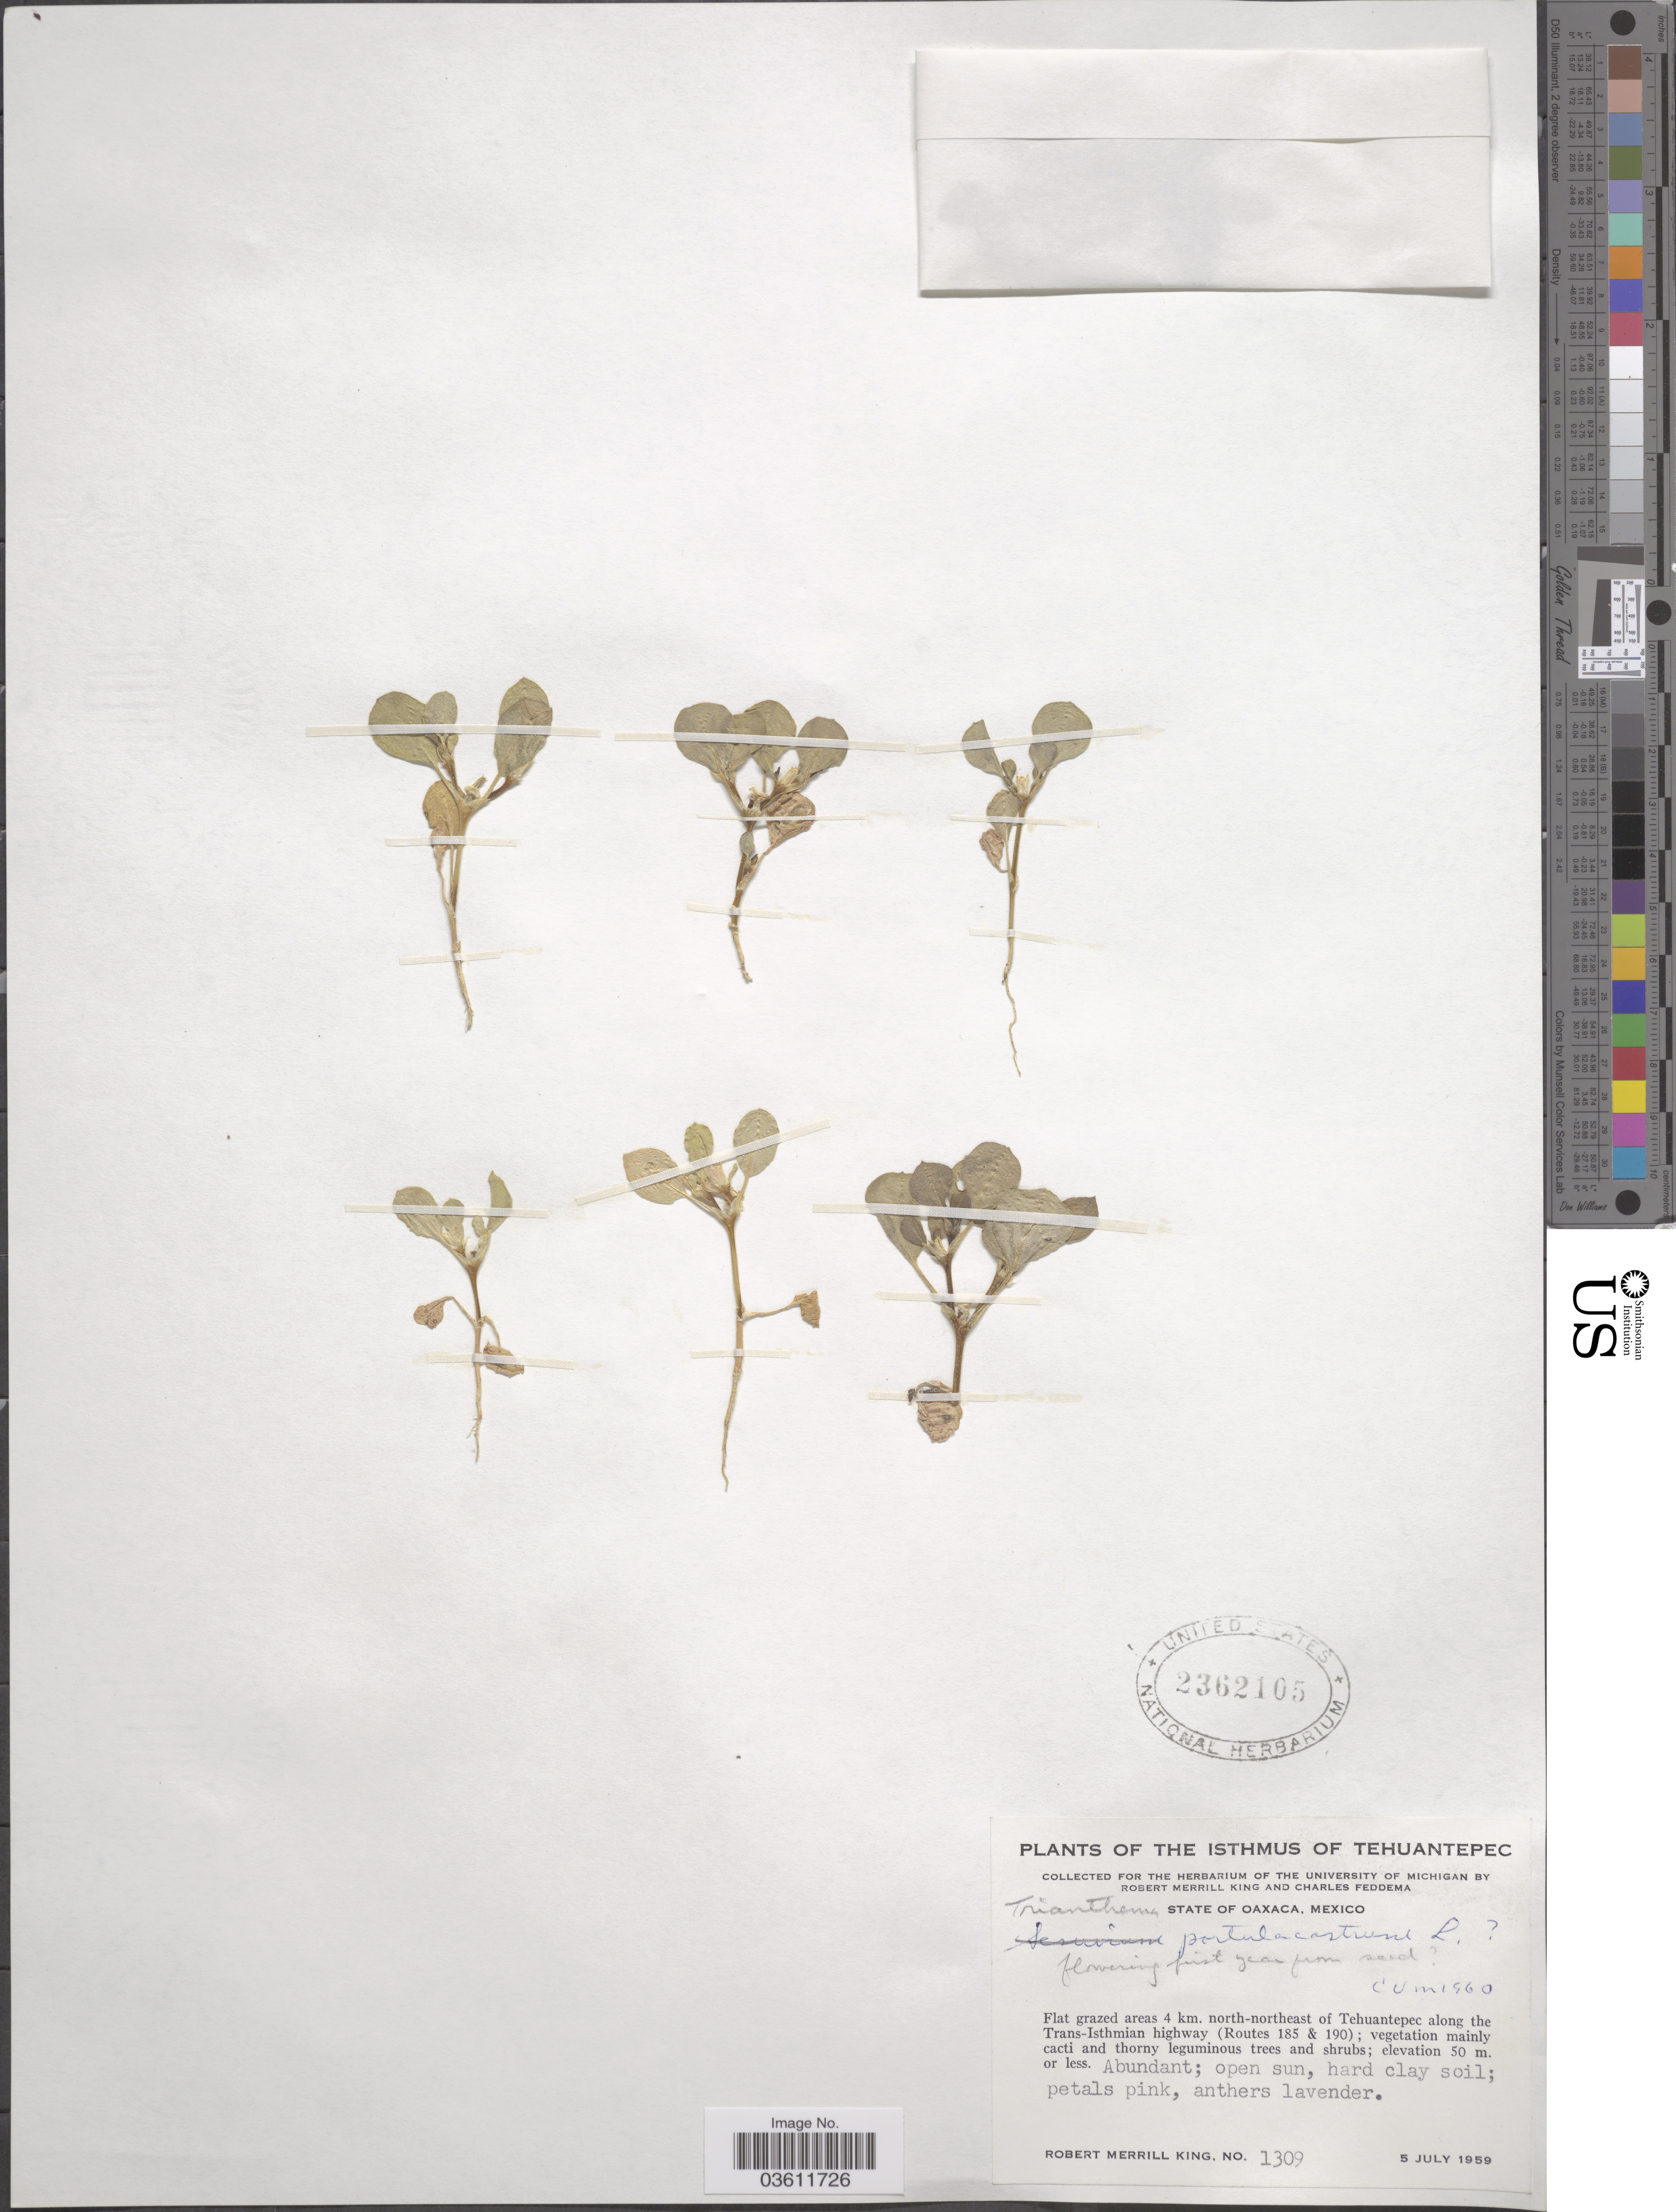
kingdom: Plantae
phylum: Tracheophyta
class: Magnoliopsida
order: Caryophyllales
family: Aizoaceae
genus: Trianthema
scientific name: Trianthema portulacastrum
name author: L.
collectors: R. M. King & C. Feddema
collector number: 1309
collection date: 1959-07-05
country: Mexico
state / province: Oaxaca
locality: The Isthmus of Tehuantepec. Areas 4 km. north-northeast of Tehuantepec along the Trans-Isthmian highway (Routes 185 & 190).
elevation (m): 50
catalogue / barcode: US 2362105